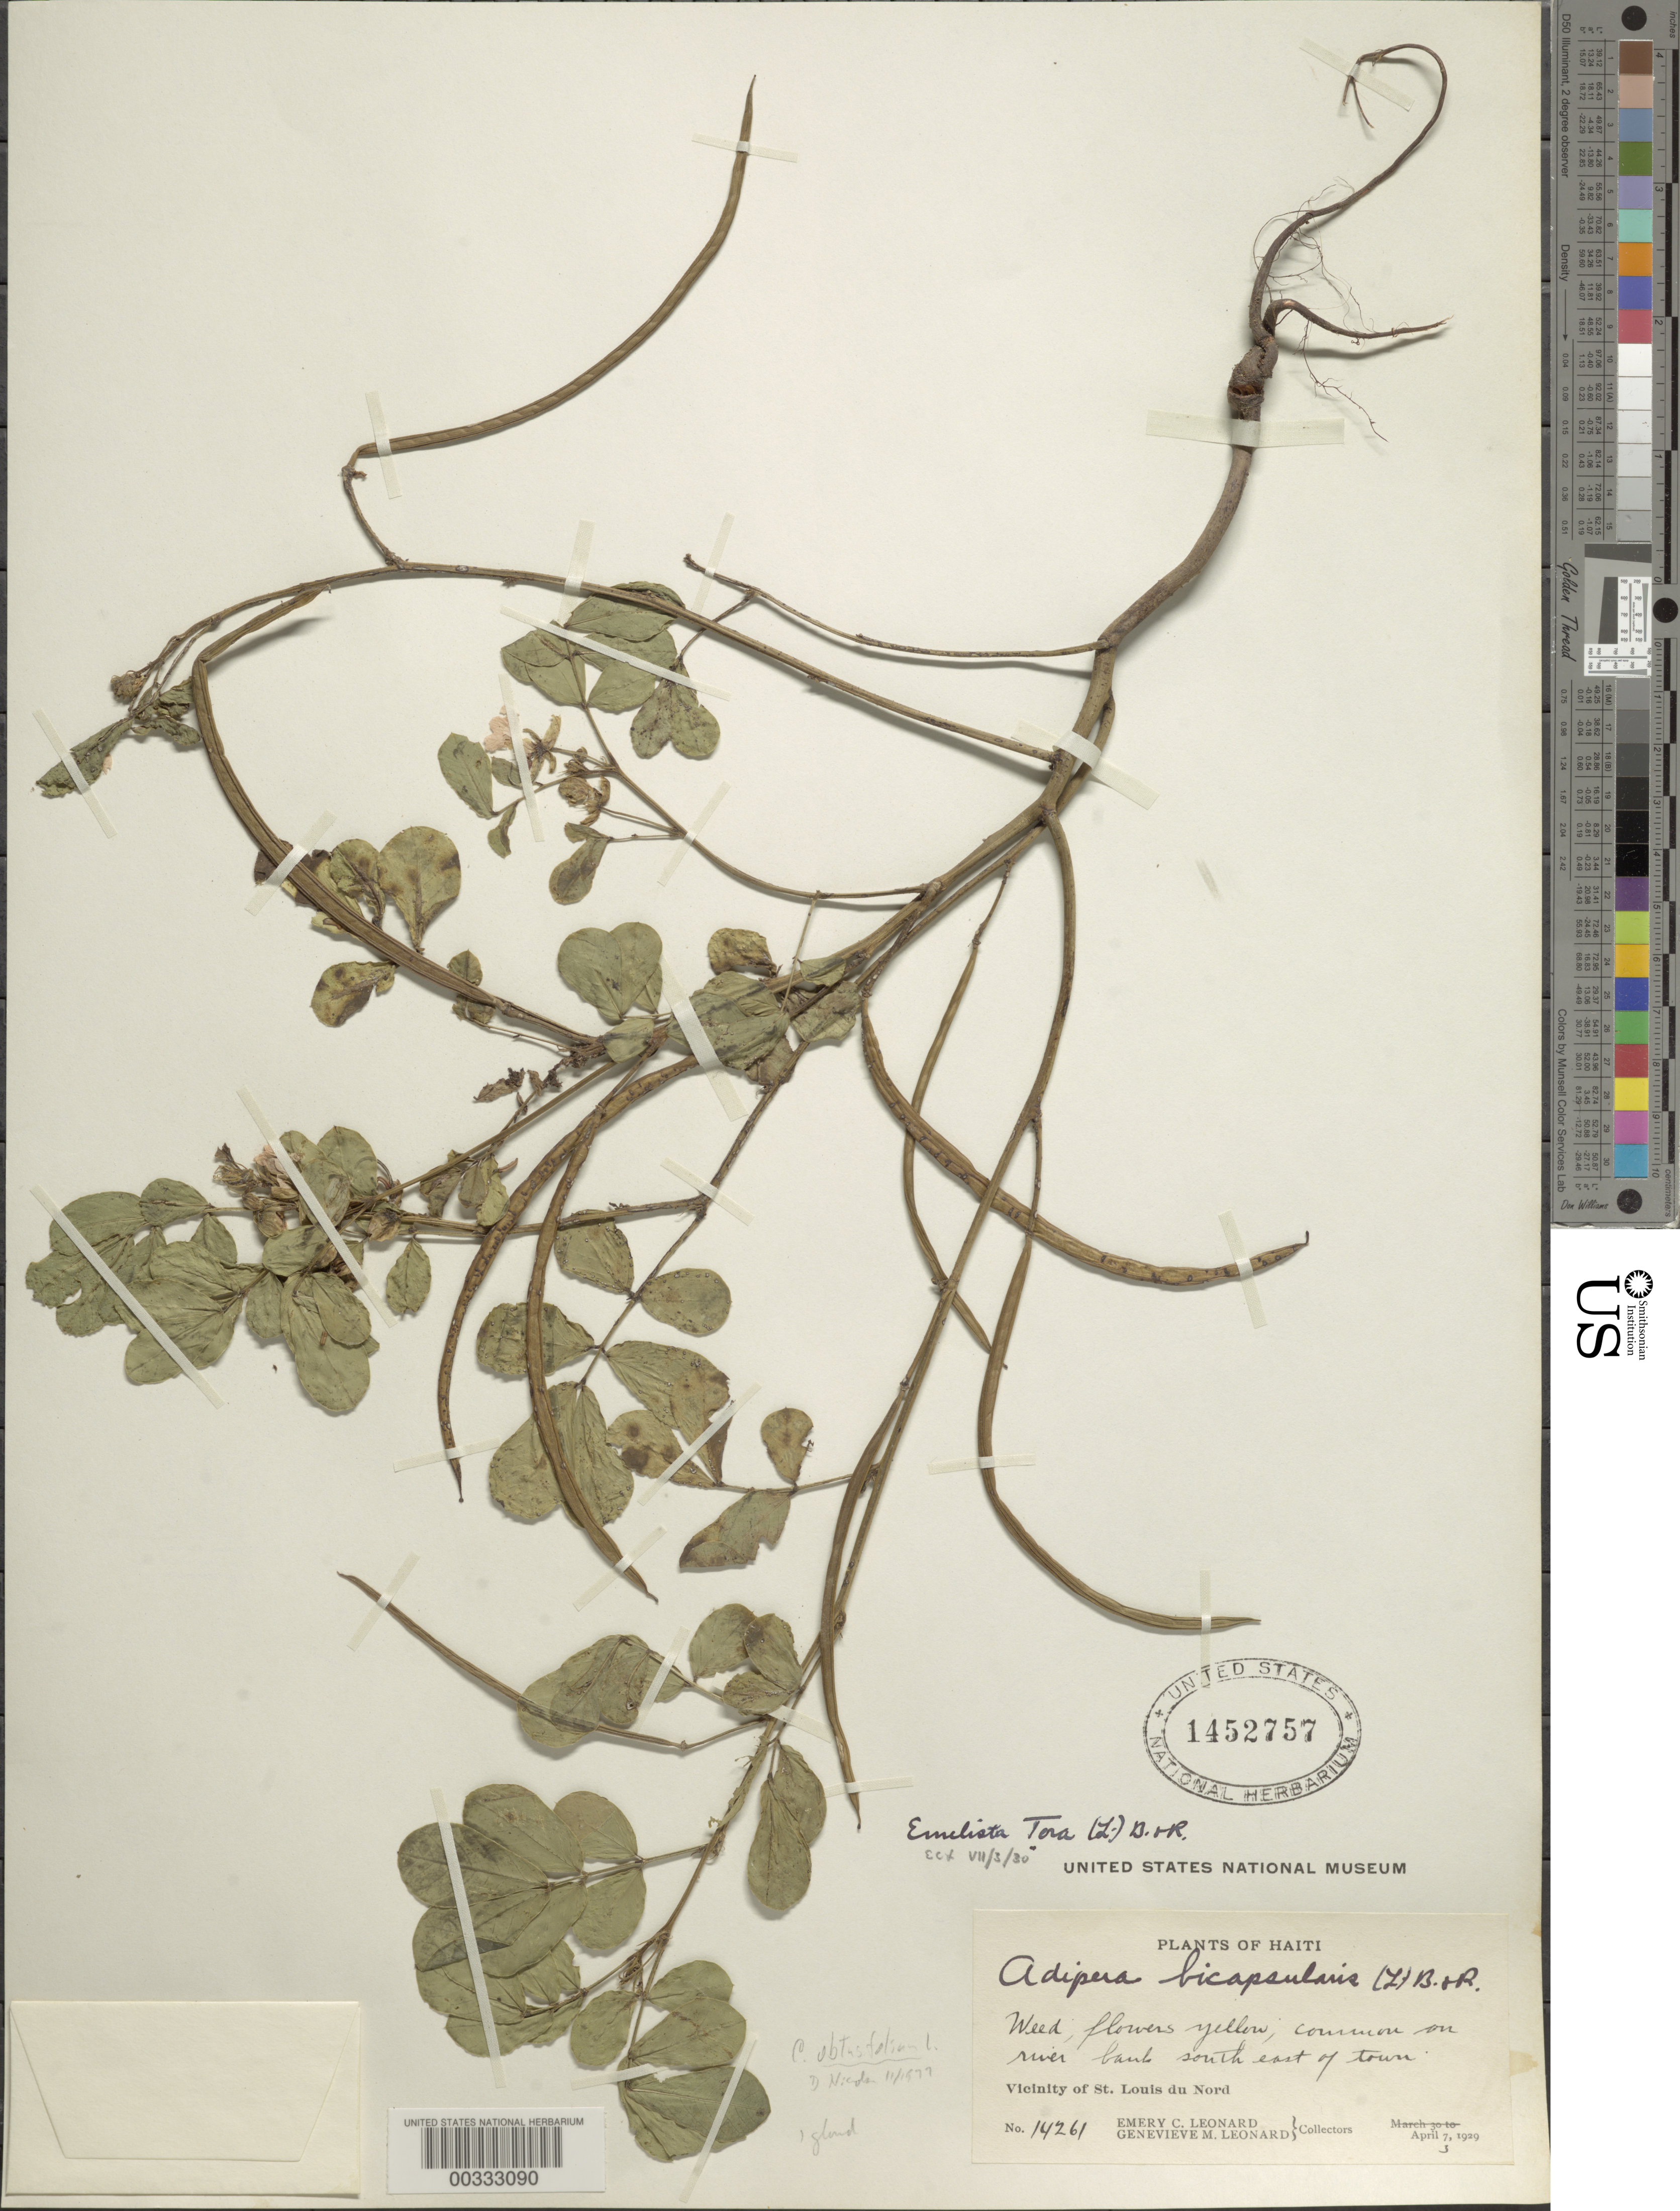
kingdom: Plantae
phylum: Tracheophyta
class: Magnoliopsida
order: Fabales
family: Fabaceae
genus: Senna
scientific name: Senna obtusifolia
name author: (L.) H.S. Irwin & Barneby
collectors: E. C. Leonard & G. M. Leonard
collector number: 14261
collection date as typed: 03 Apr 1929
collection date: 1929-04-03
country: Haiti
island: Hispaniola Island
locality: Se of town; vicinity of st. louis du nord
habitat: River bank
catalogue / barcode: US 1452757